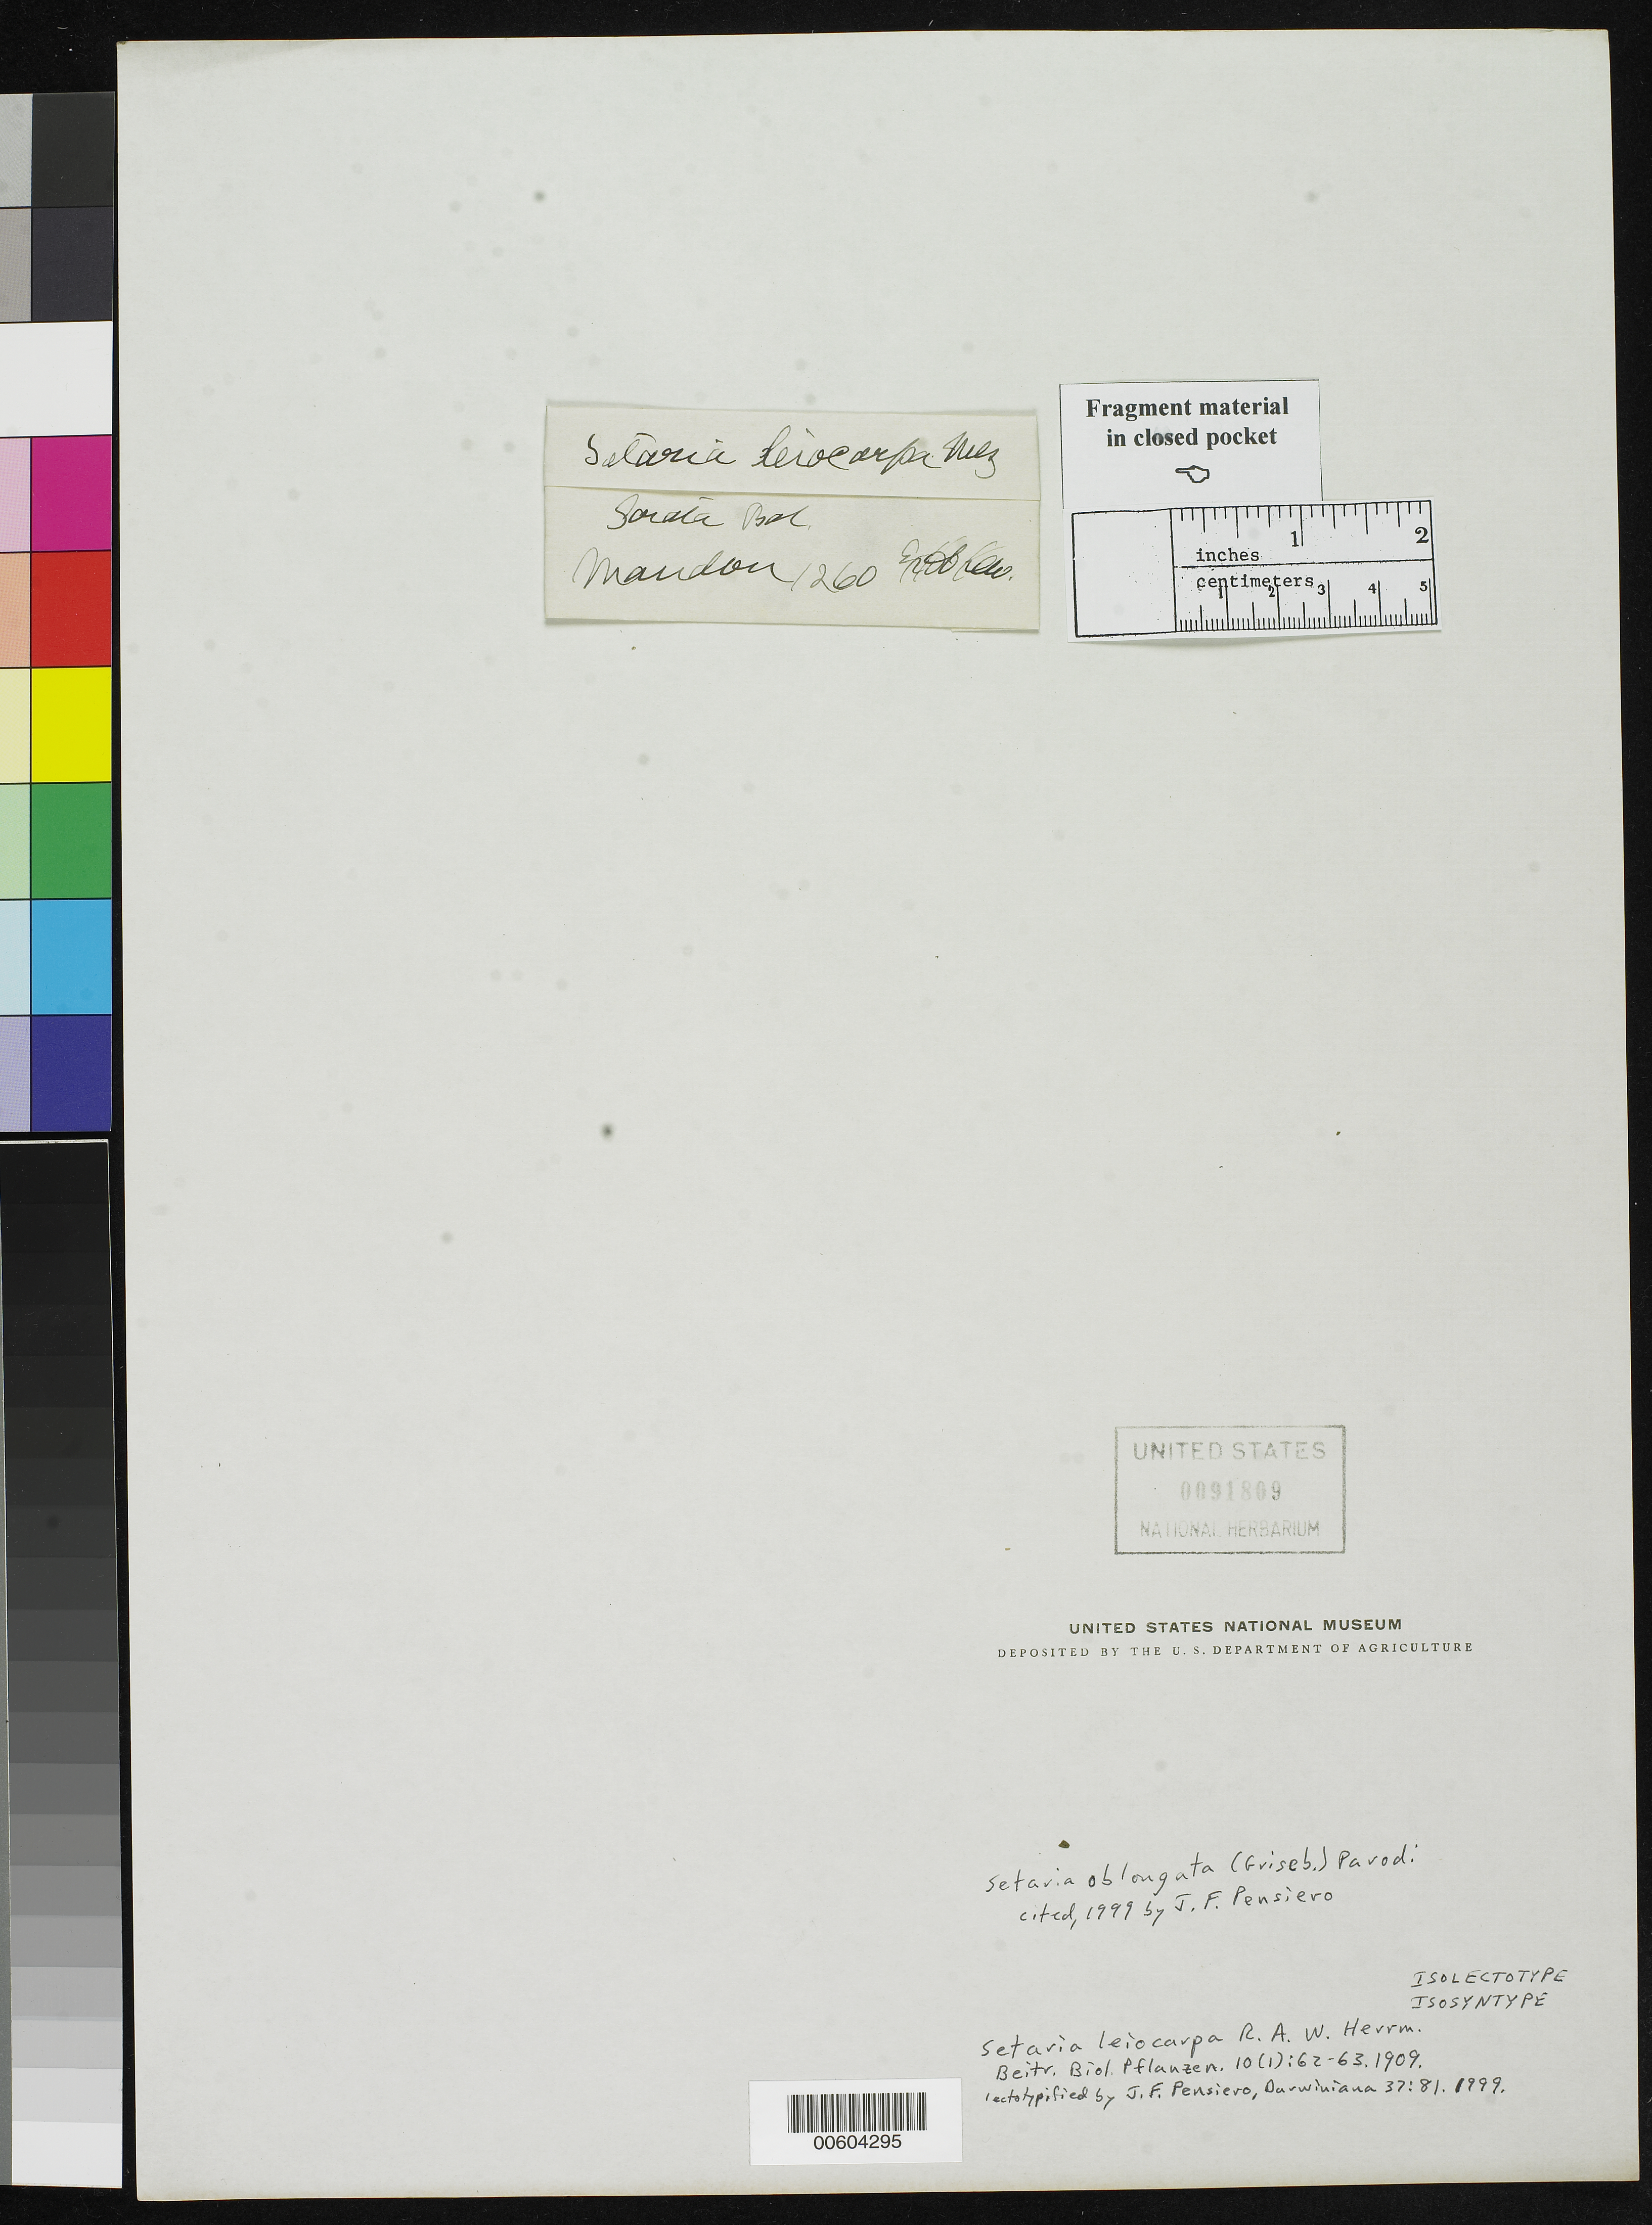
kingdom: Plantae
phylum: Tracheophyta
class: Liliopsida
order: Poales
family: Poaceae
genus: Setaria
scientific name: Setaria leiocarpa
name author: R.A.W. Herrm.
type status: Isolectotype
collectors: G. Mandon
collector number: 1260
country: Bolivia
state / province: La Paz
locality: Sorata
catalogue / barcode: US 91809